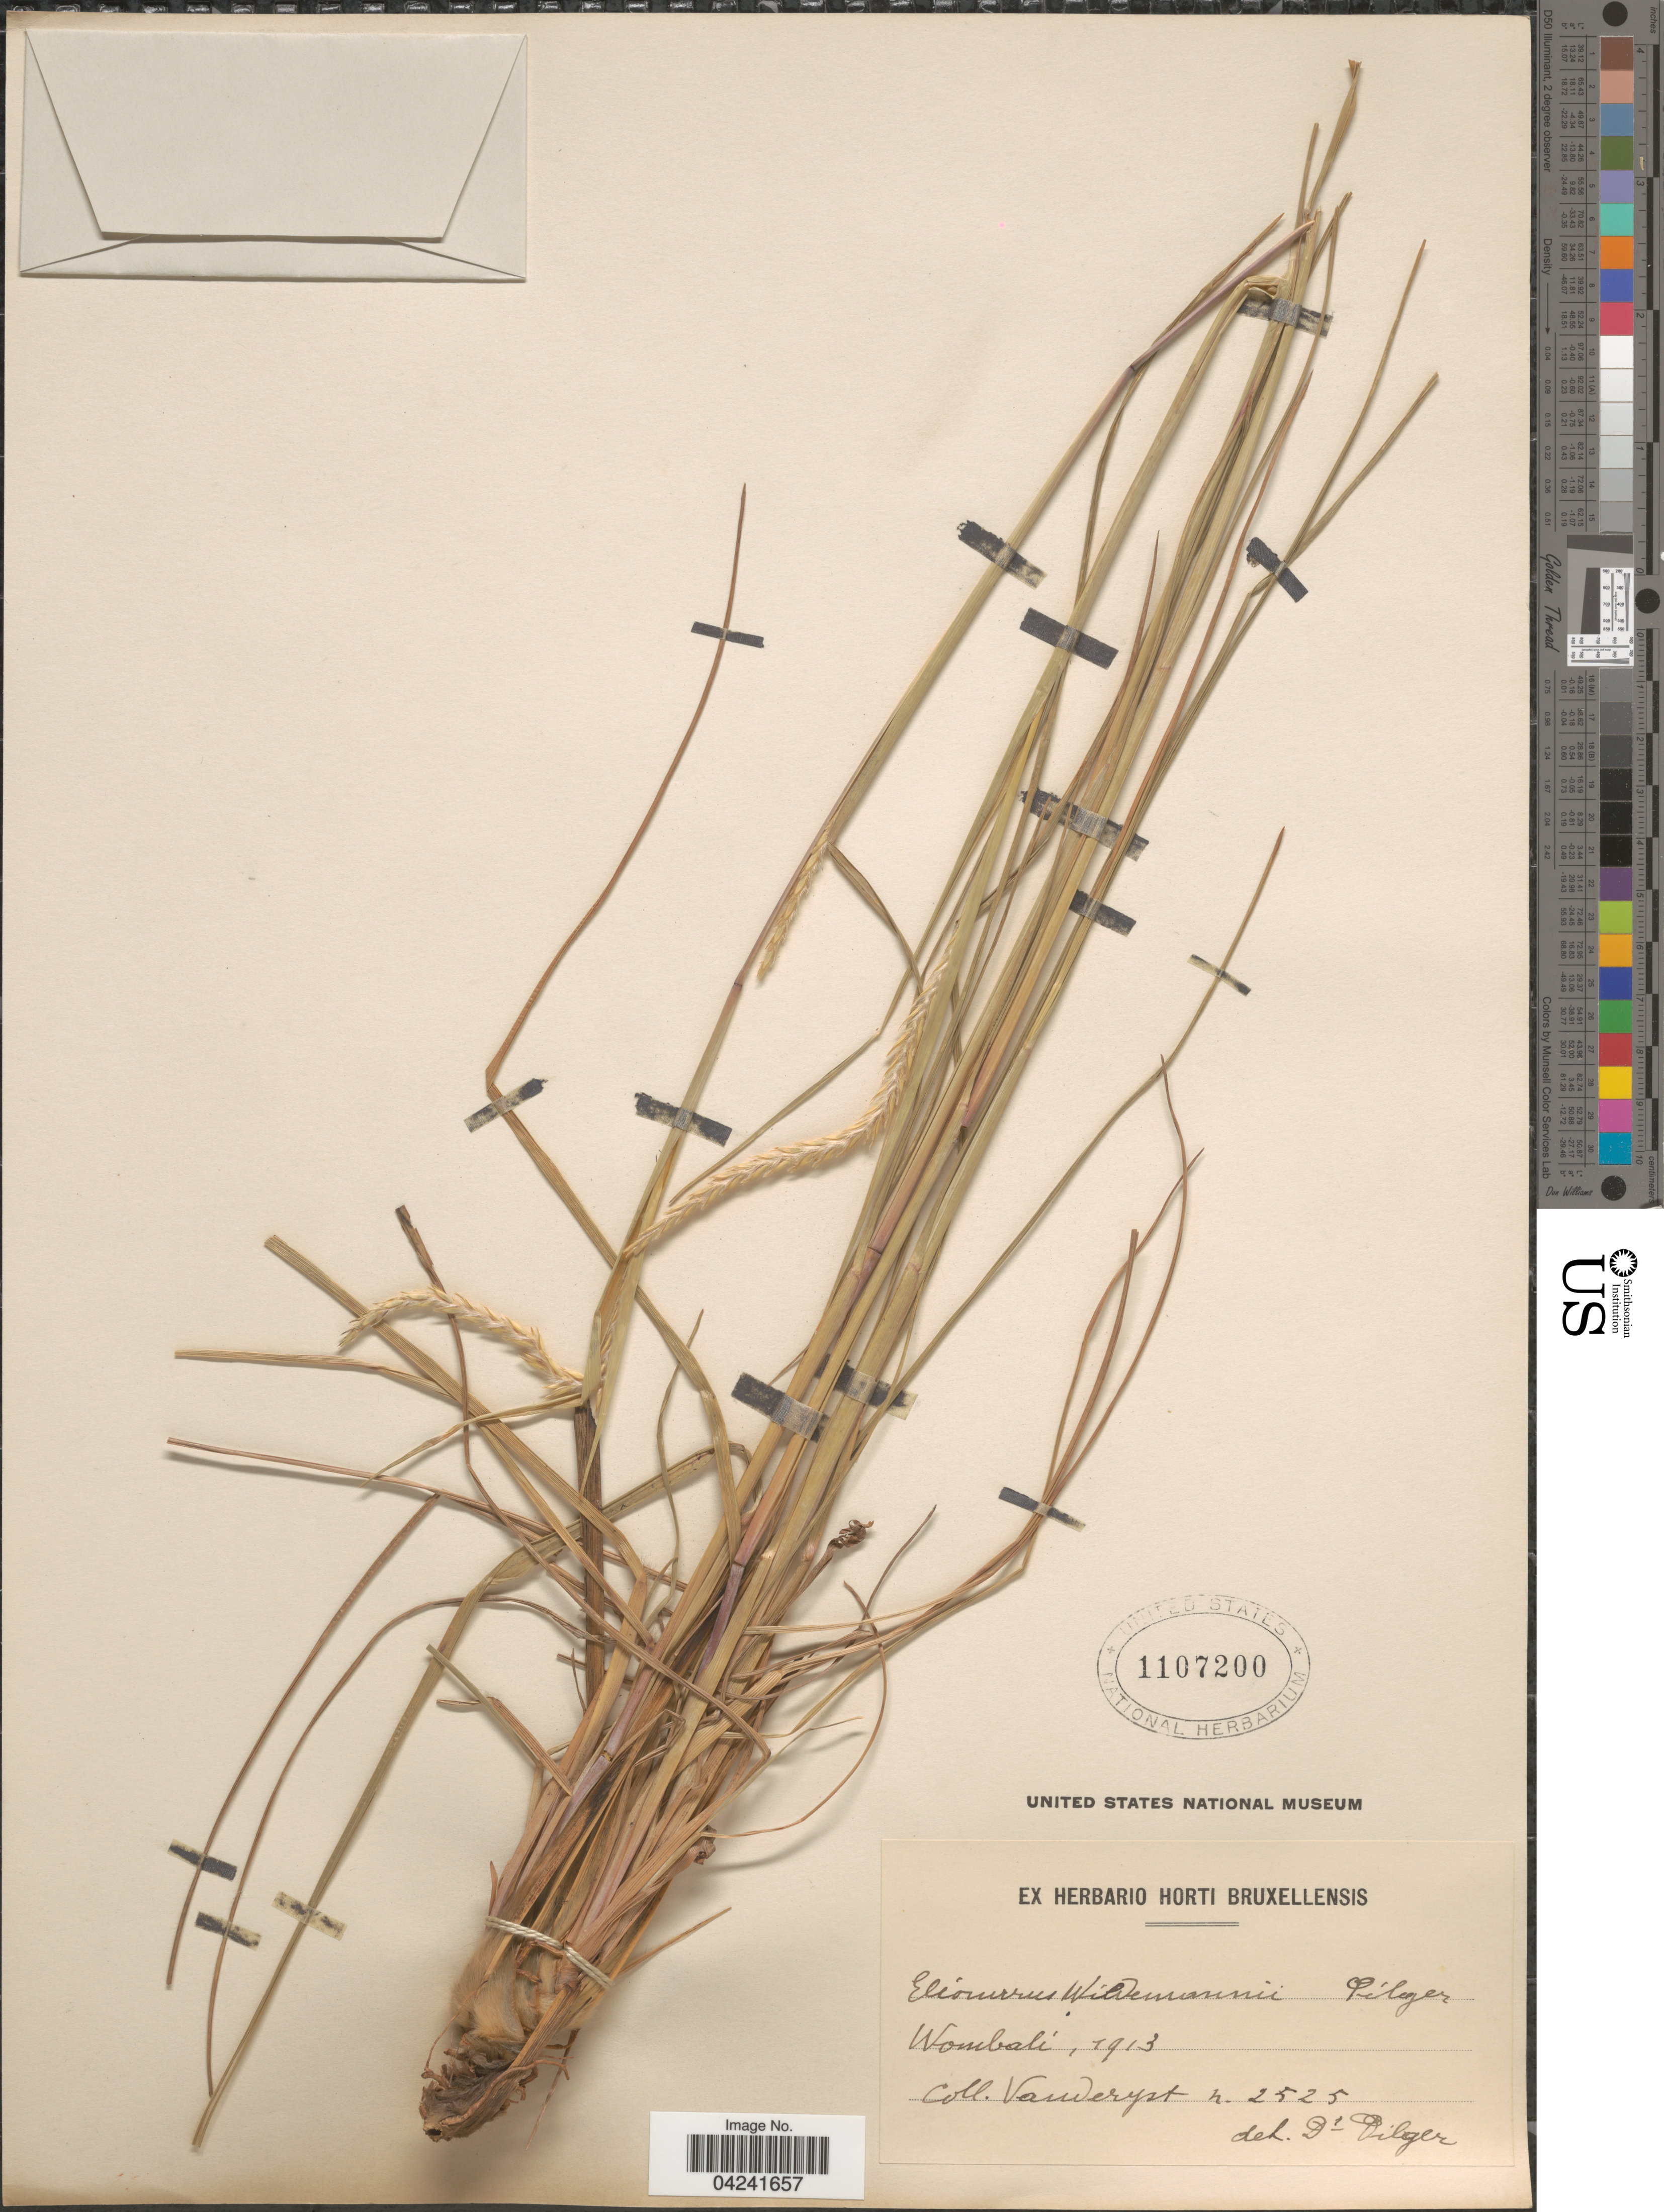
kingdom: Plantae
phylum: Tracheophyta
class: Liliopsida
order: Poales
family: Poaceae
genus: Loxodera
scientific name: Loxodera ledermannii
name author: (Pilg.) Clayton ex Launert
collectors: Vanderyst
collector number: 2525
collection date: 1913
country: Congo, Democratic Republic of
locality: Wombali.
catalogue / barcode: US 1107200